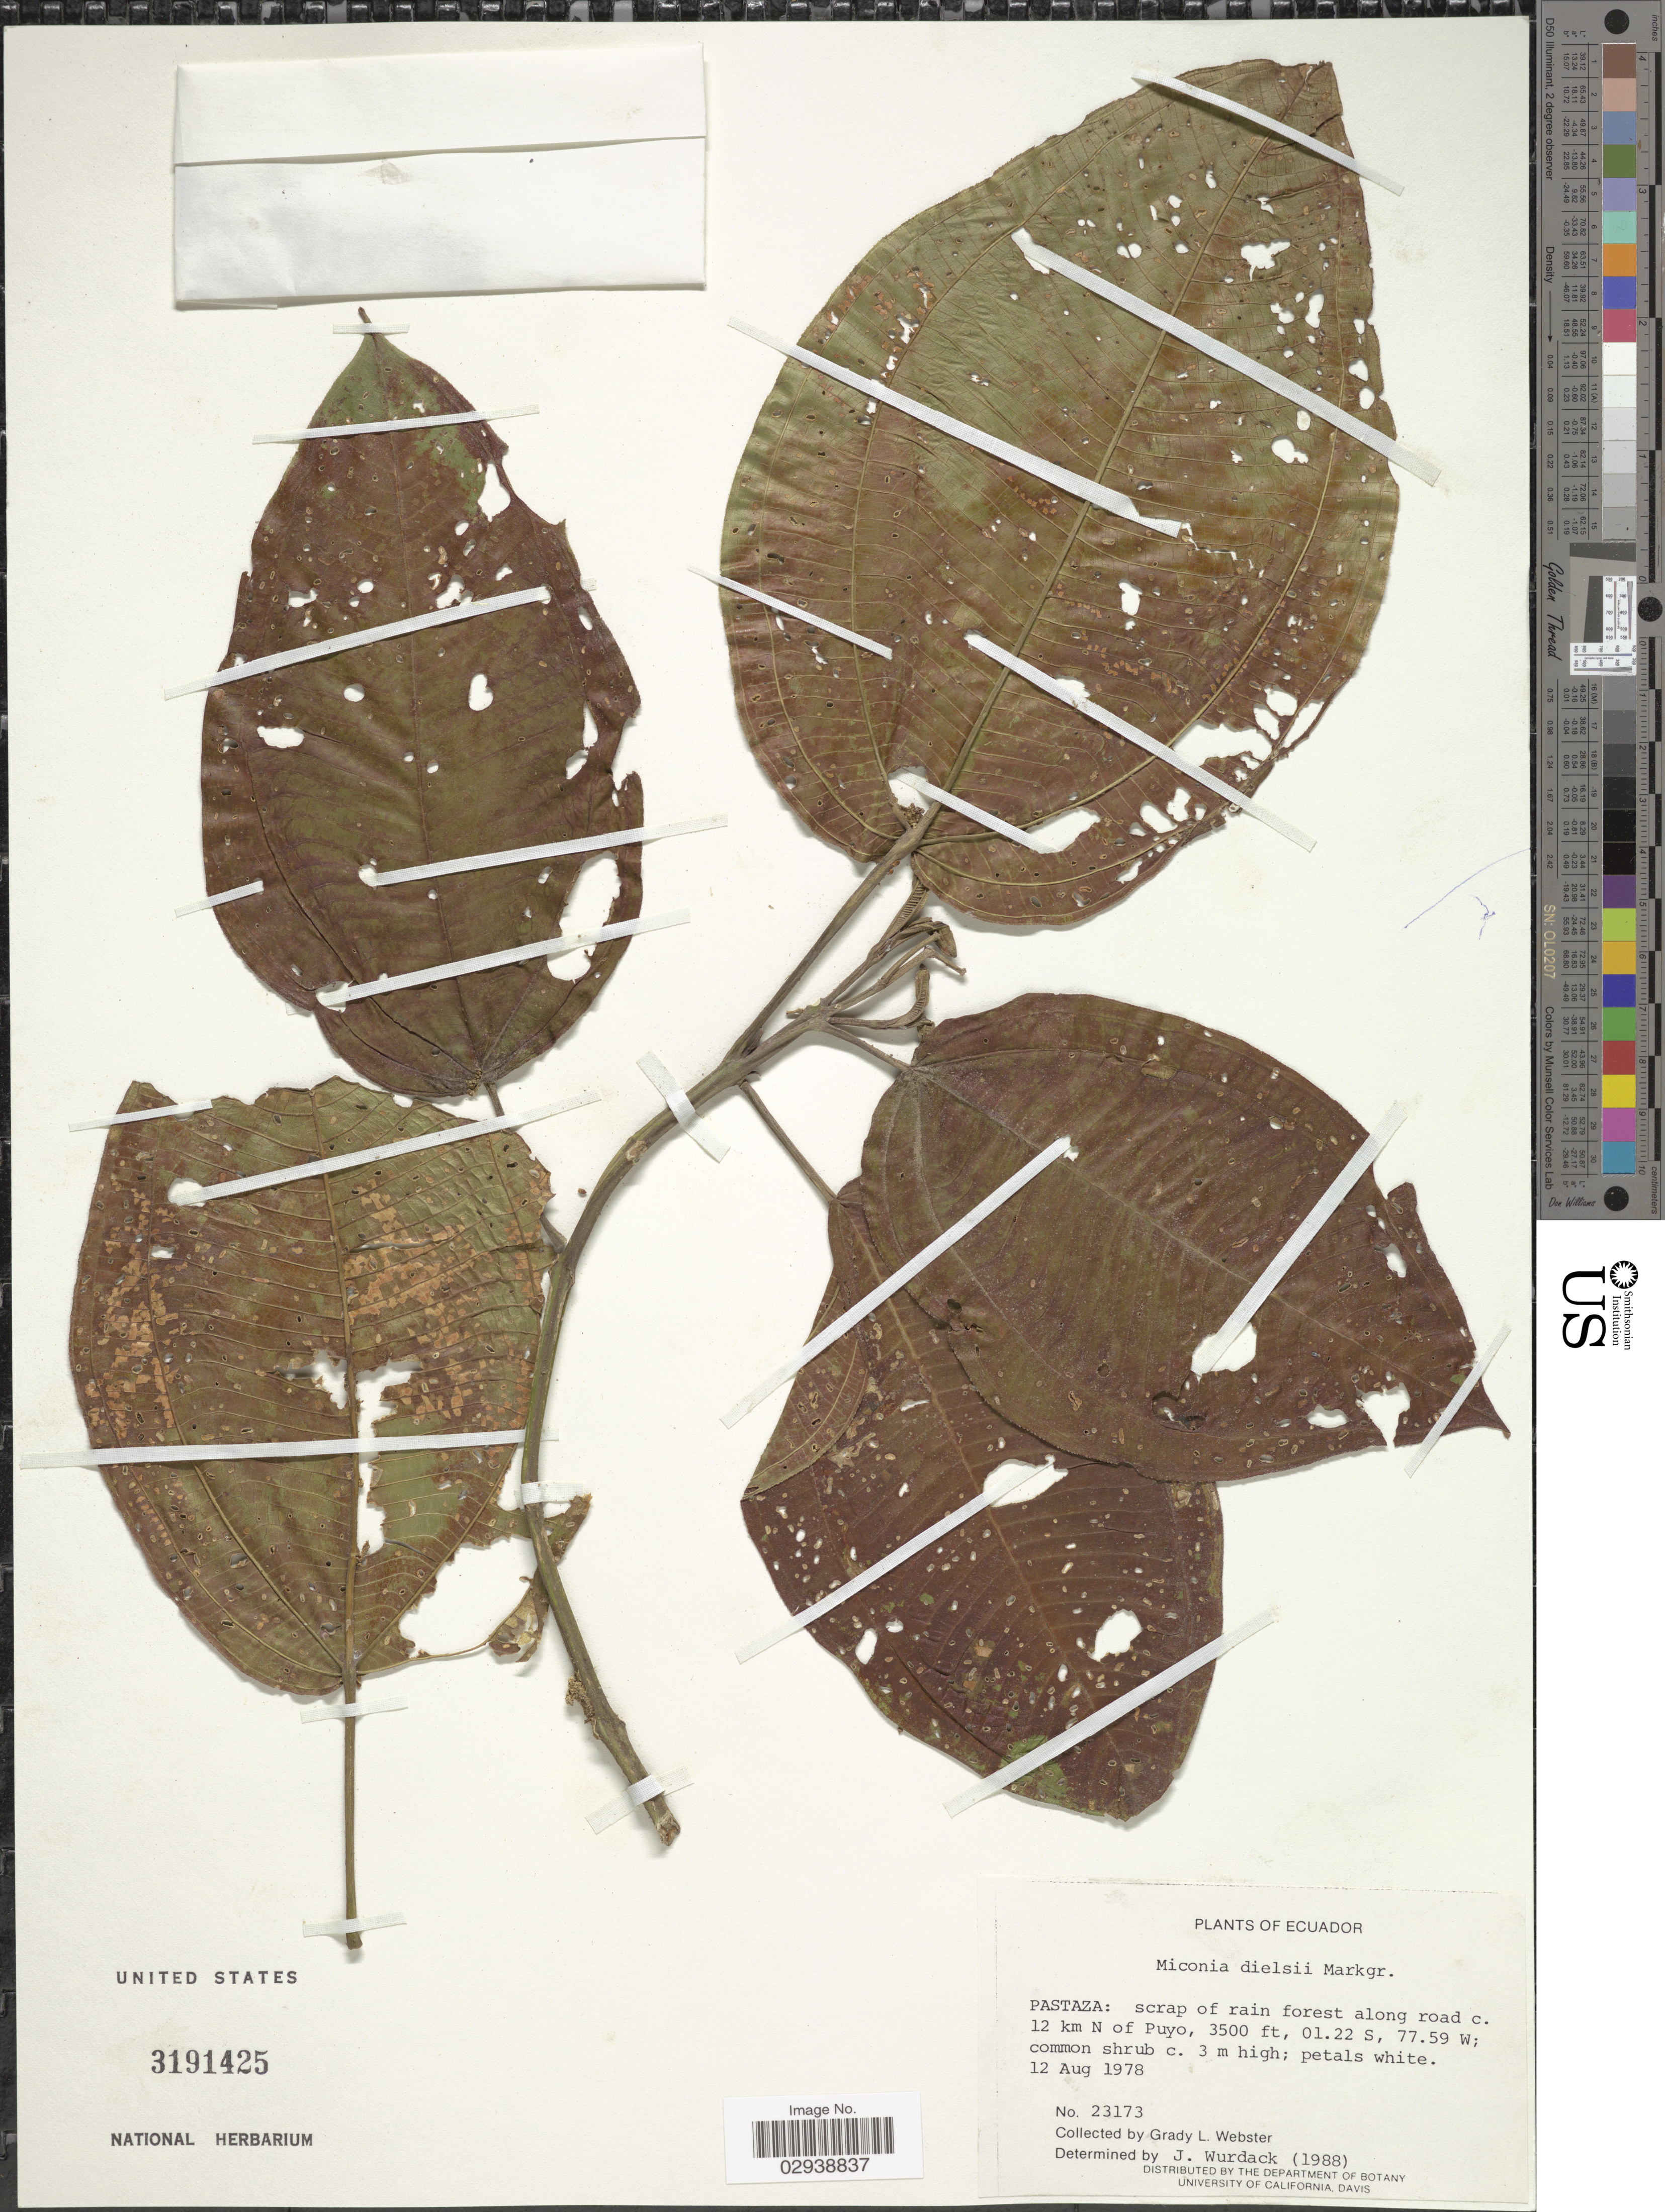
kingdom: Plantae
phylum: Tracheophyta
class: Magnoliopsida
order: Myrtales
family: Melastomataceae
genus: Miconia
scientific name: Miconia dielsii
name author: Markgr.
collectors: G. L. Webster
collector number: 23173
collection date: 1978-08-12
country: Ecuador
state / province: Pastaza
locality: Scrap of rain forest along road c. 12 km N of Puyo.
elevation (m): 1067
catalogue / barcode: US 3191425